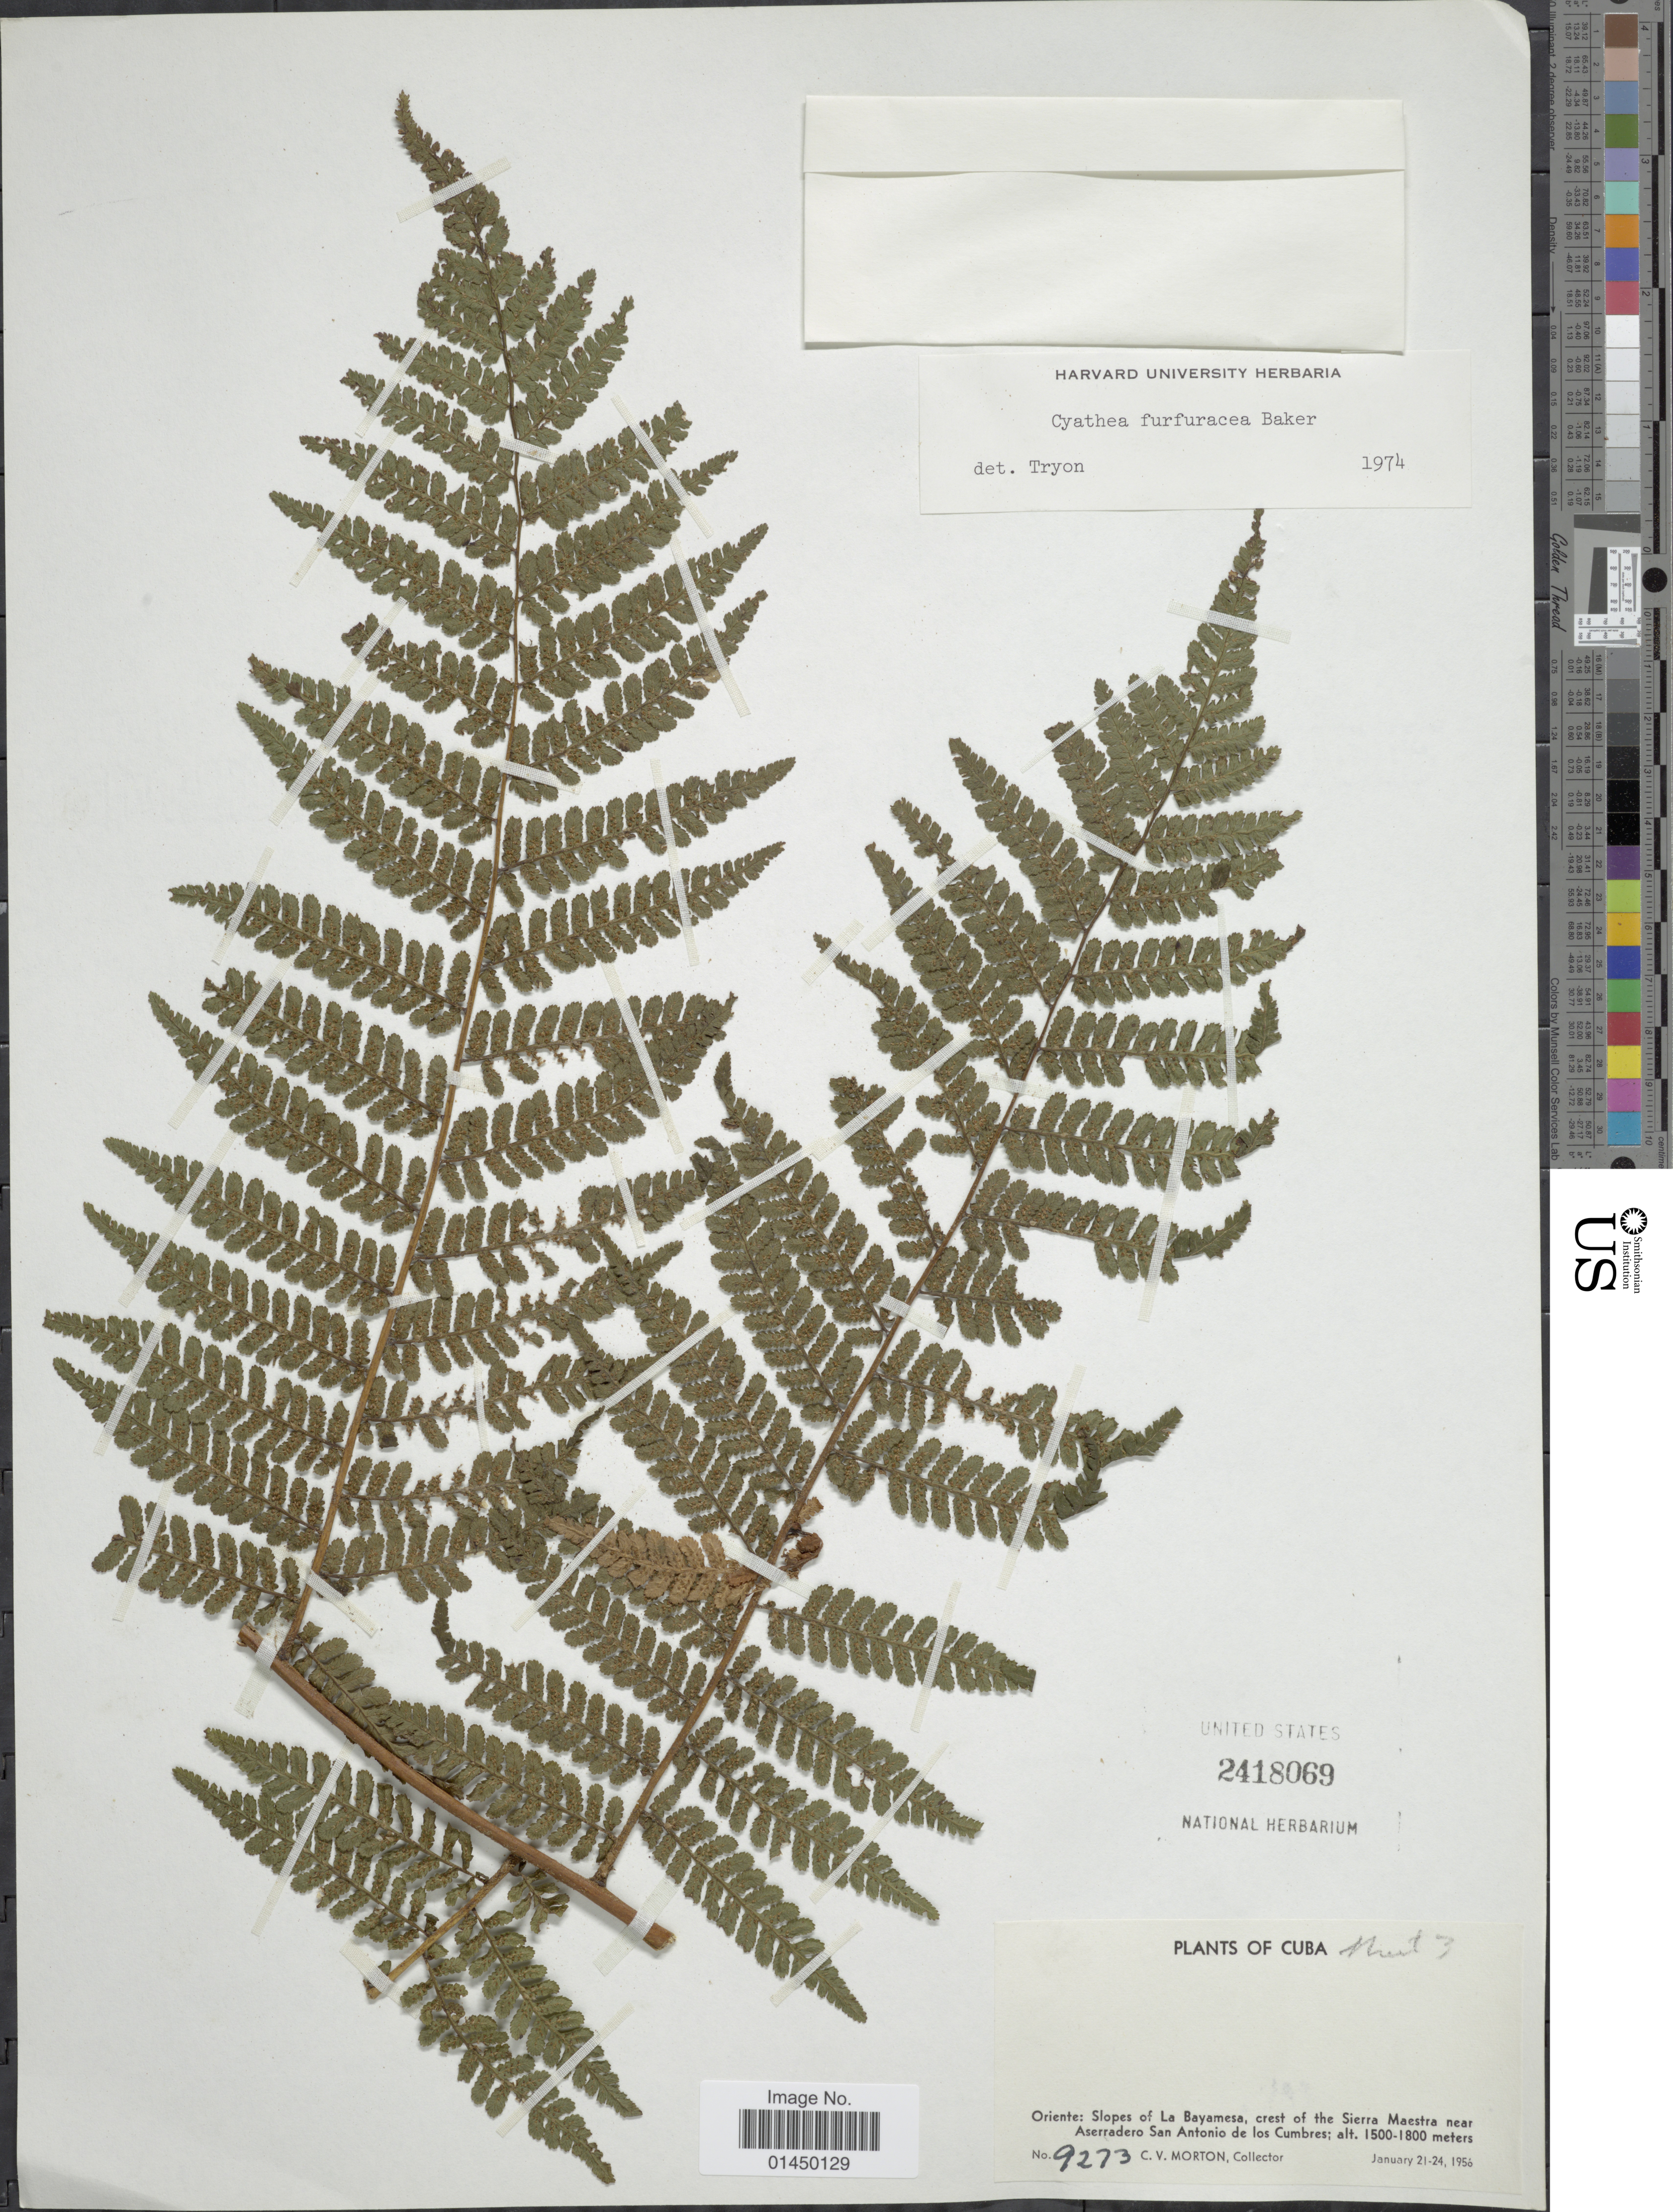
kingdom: Plantae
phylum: Tracheophyta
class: Polypodiopsida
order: Cyatheales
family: Cyatheaceae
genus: Cyathea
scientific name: Cyathea furfuracea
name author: Christ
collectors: C. V. Morton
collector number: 9273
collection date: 1956-01-21/1956-01-24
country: Cuba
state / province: Oriente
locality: Oriente: Slopes of La Bayamesa, crest of the Sierra Maestra near Aserradero San Antonio de los Cumbres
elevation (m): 1500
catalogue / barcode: US 2418069